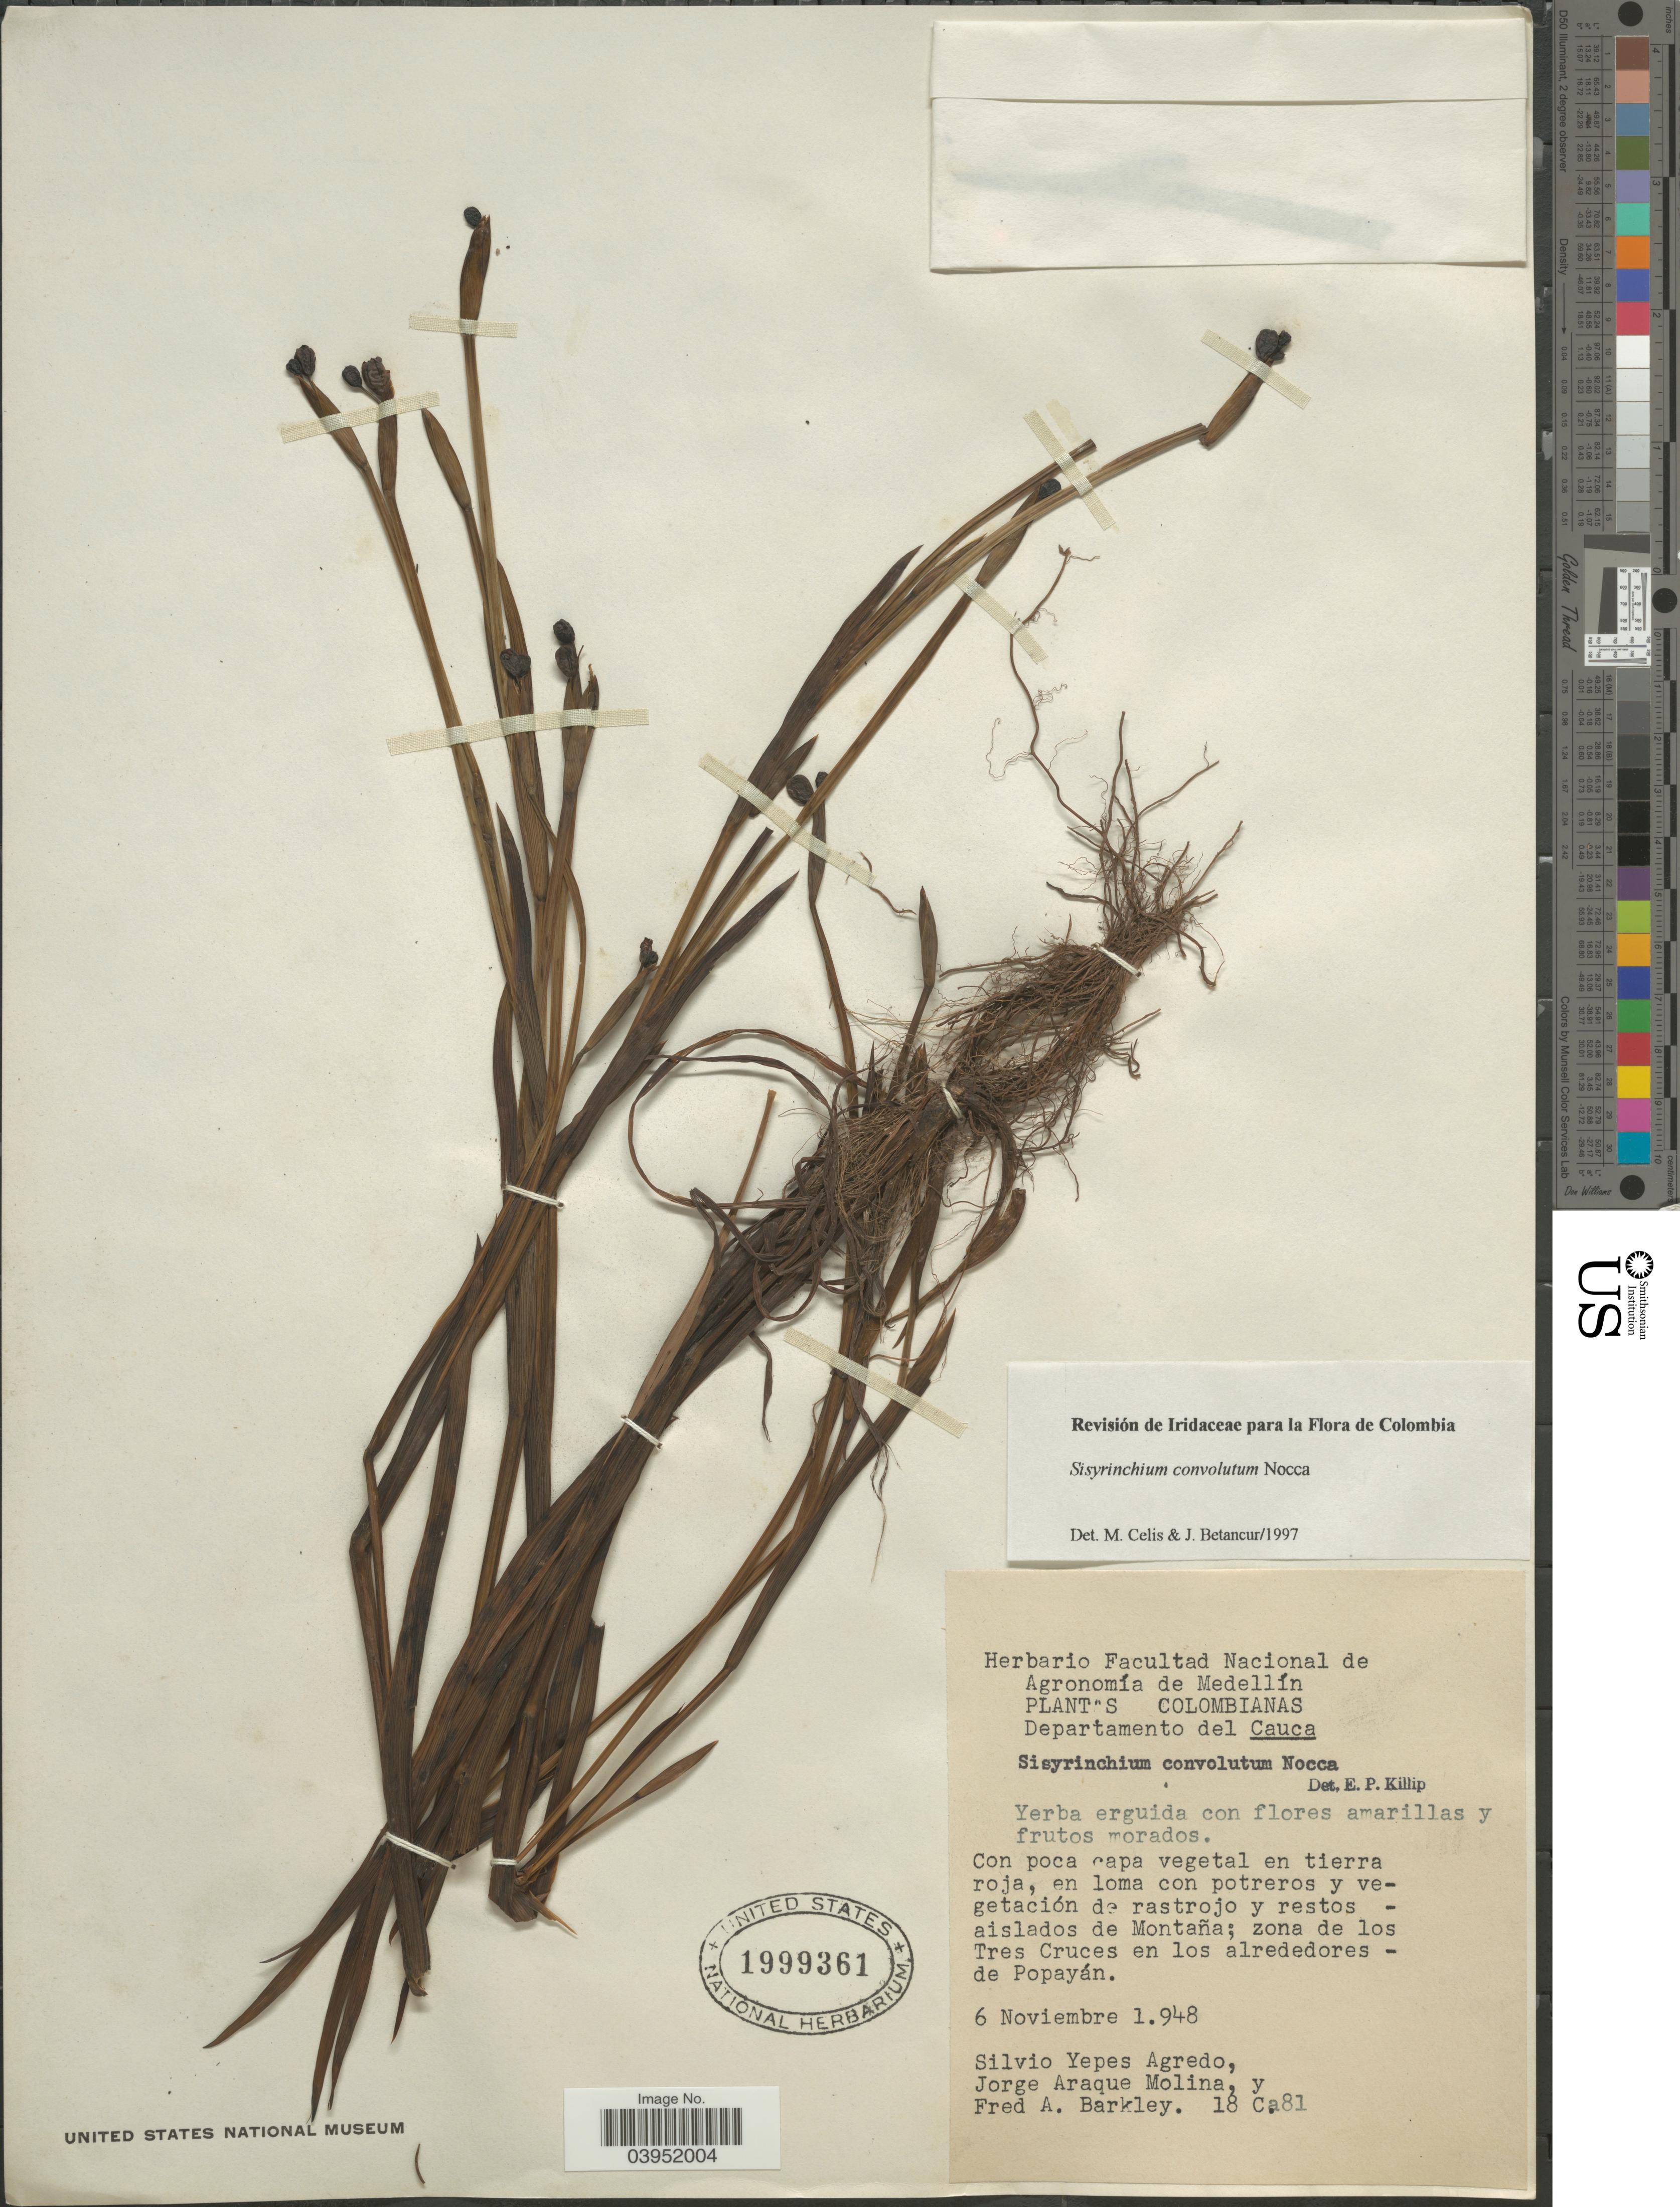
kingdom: Plantae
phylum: Tracheophyta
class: Liliopsida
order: Asparagales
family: Iridaceae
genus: Sisyrinchium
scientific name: Sisyrinchium convolutum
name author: Nocca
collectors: S. Yepes-Agredo, J. Araque Molina & F. A. Barkley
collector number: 18Ca81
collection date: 1948-11-06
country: Colombia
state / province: Cauca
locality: Departamento del Cauca. Aislados de Montaña; zona de los Tres Cruces en los alrededores - de Popayán.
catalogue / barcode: US 1999361